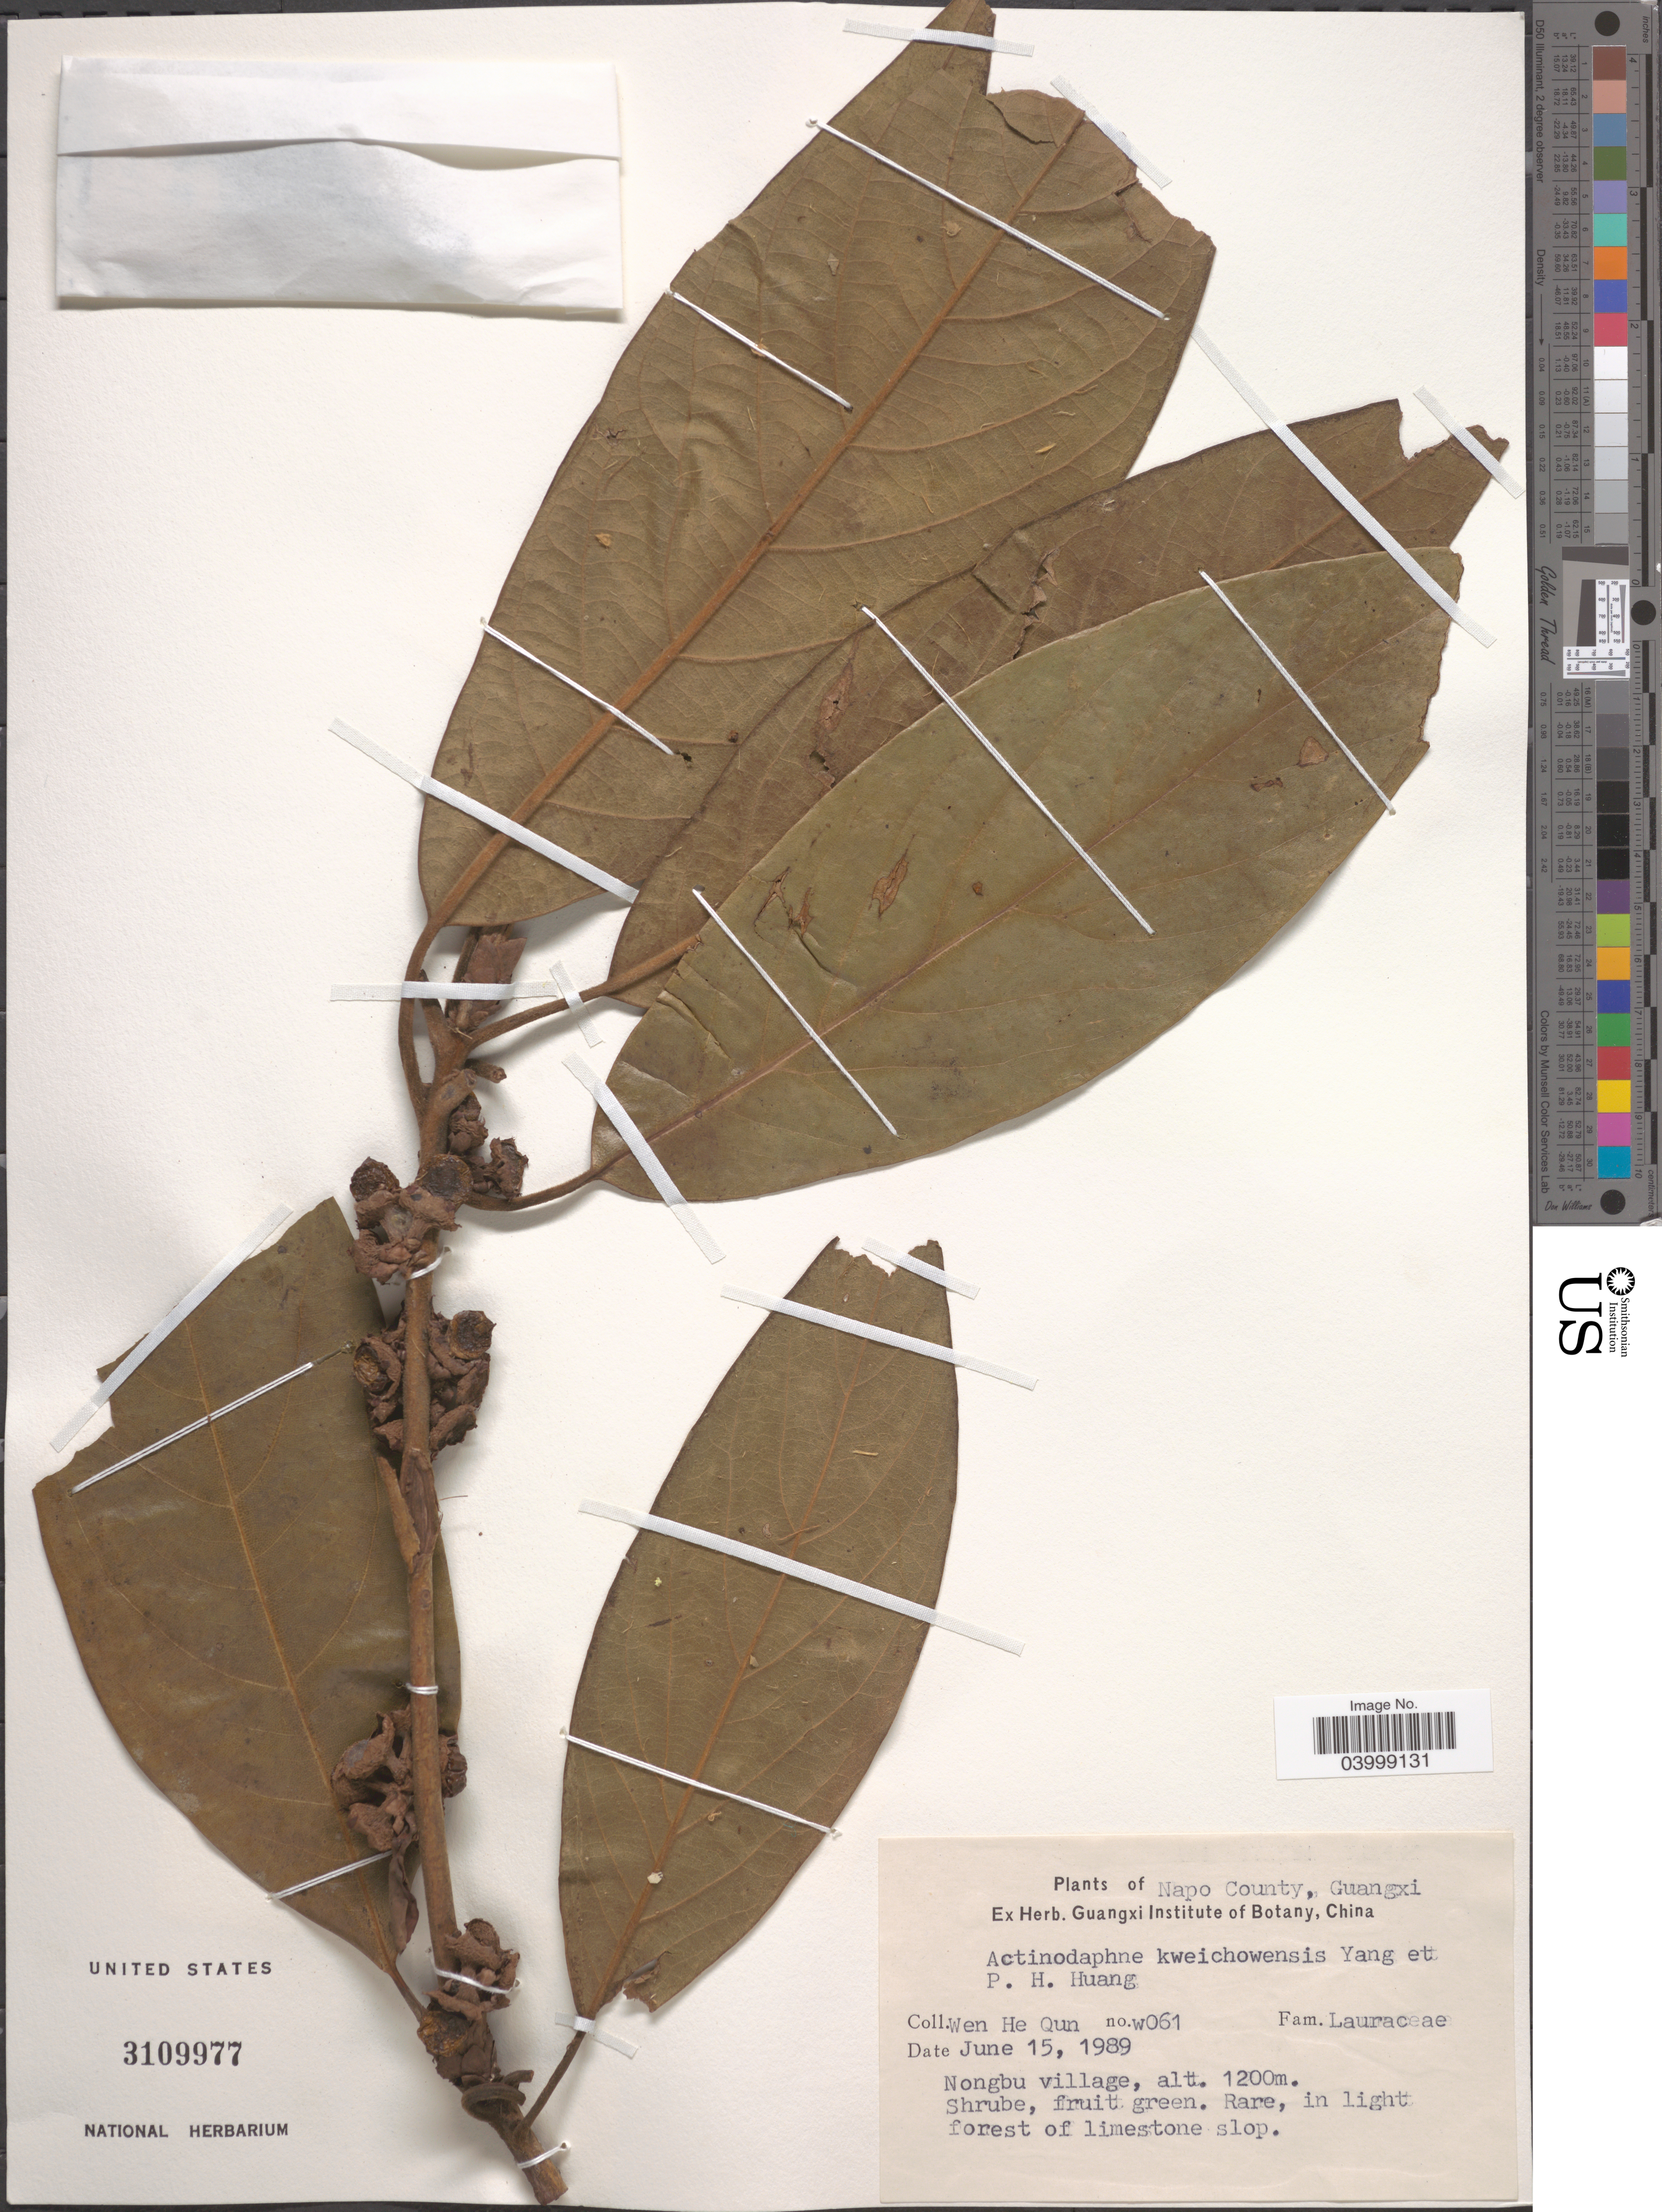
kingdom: Plantae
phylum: Tracheophyta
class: Magnoliopsida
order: Laurales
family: Lauraceae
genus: Actinodaphne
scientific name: Actinodaphne kweichowensis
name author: Y.C. Yang & P.H. Huang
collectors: H. Wen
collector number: W061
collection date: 1989-06-15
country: China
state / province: Guangxi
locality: Napo County. Nongbu village.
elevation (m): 1200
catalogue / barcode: US 3109977